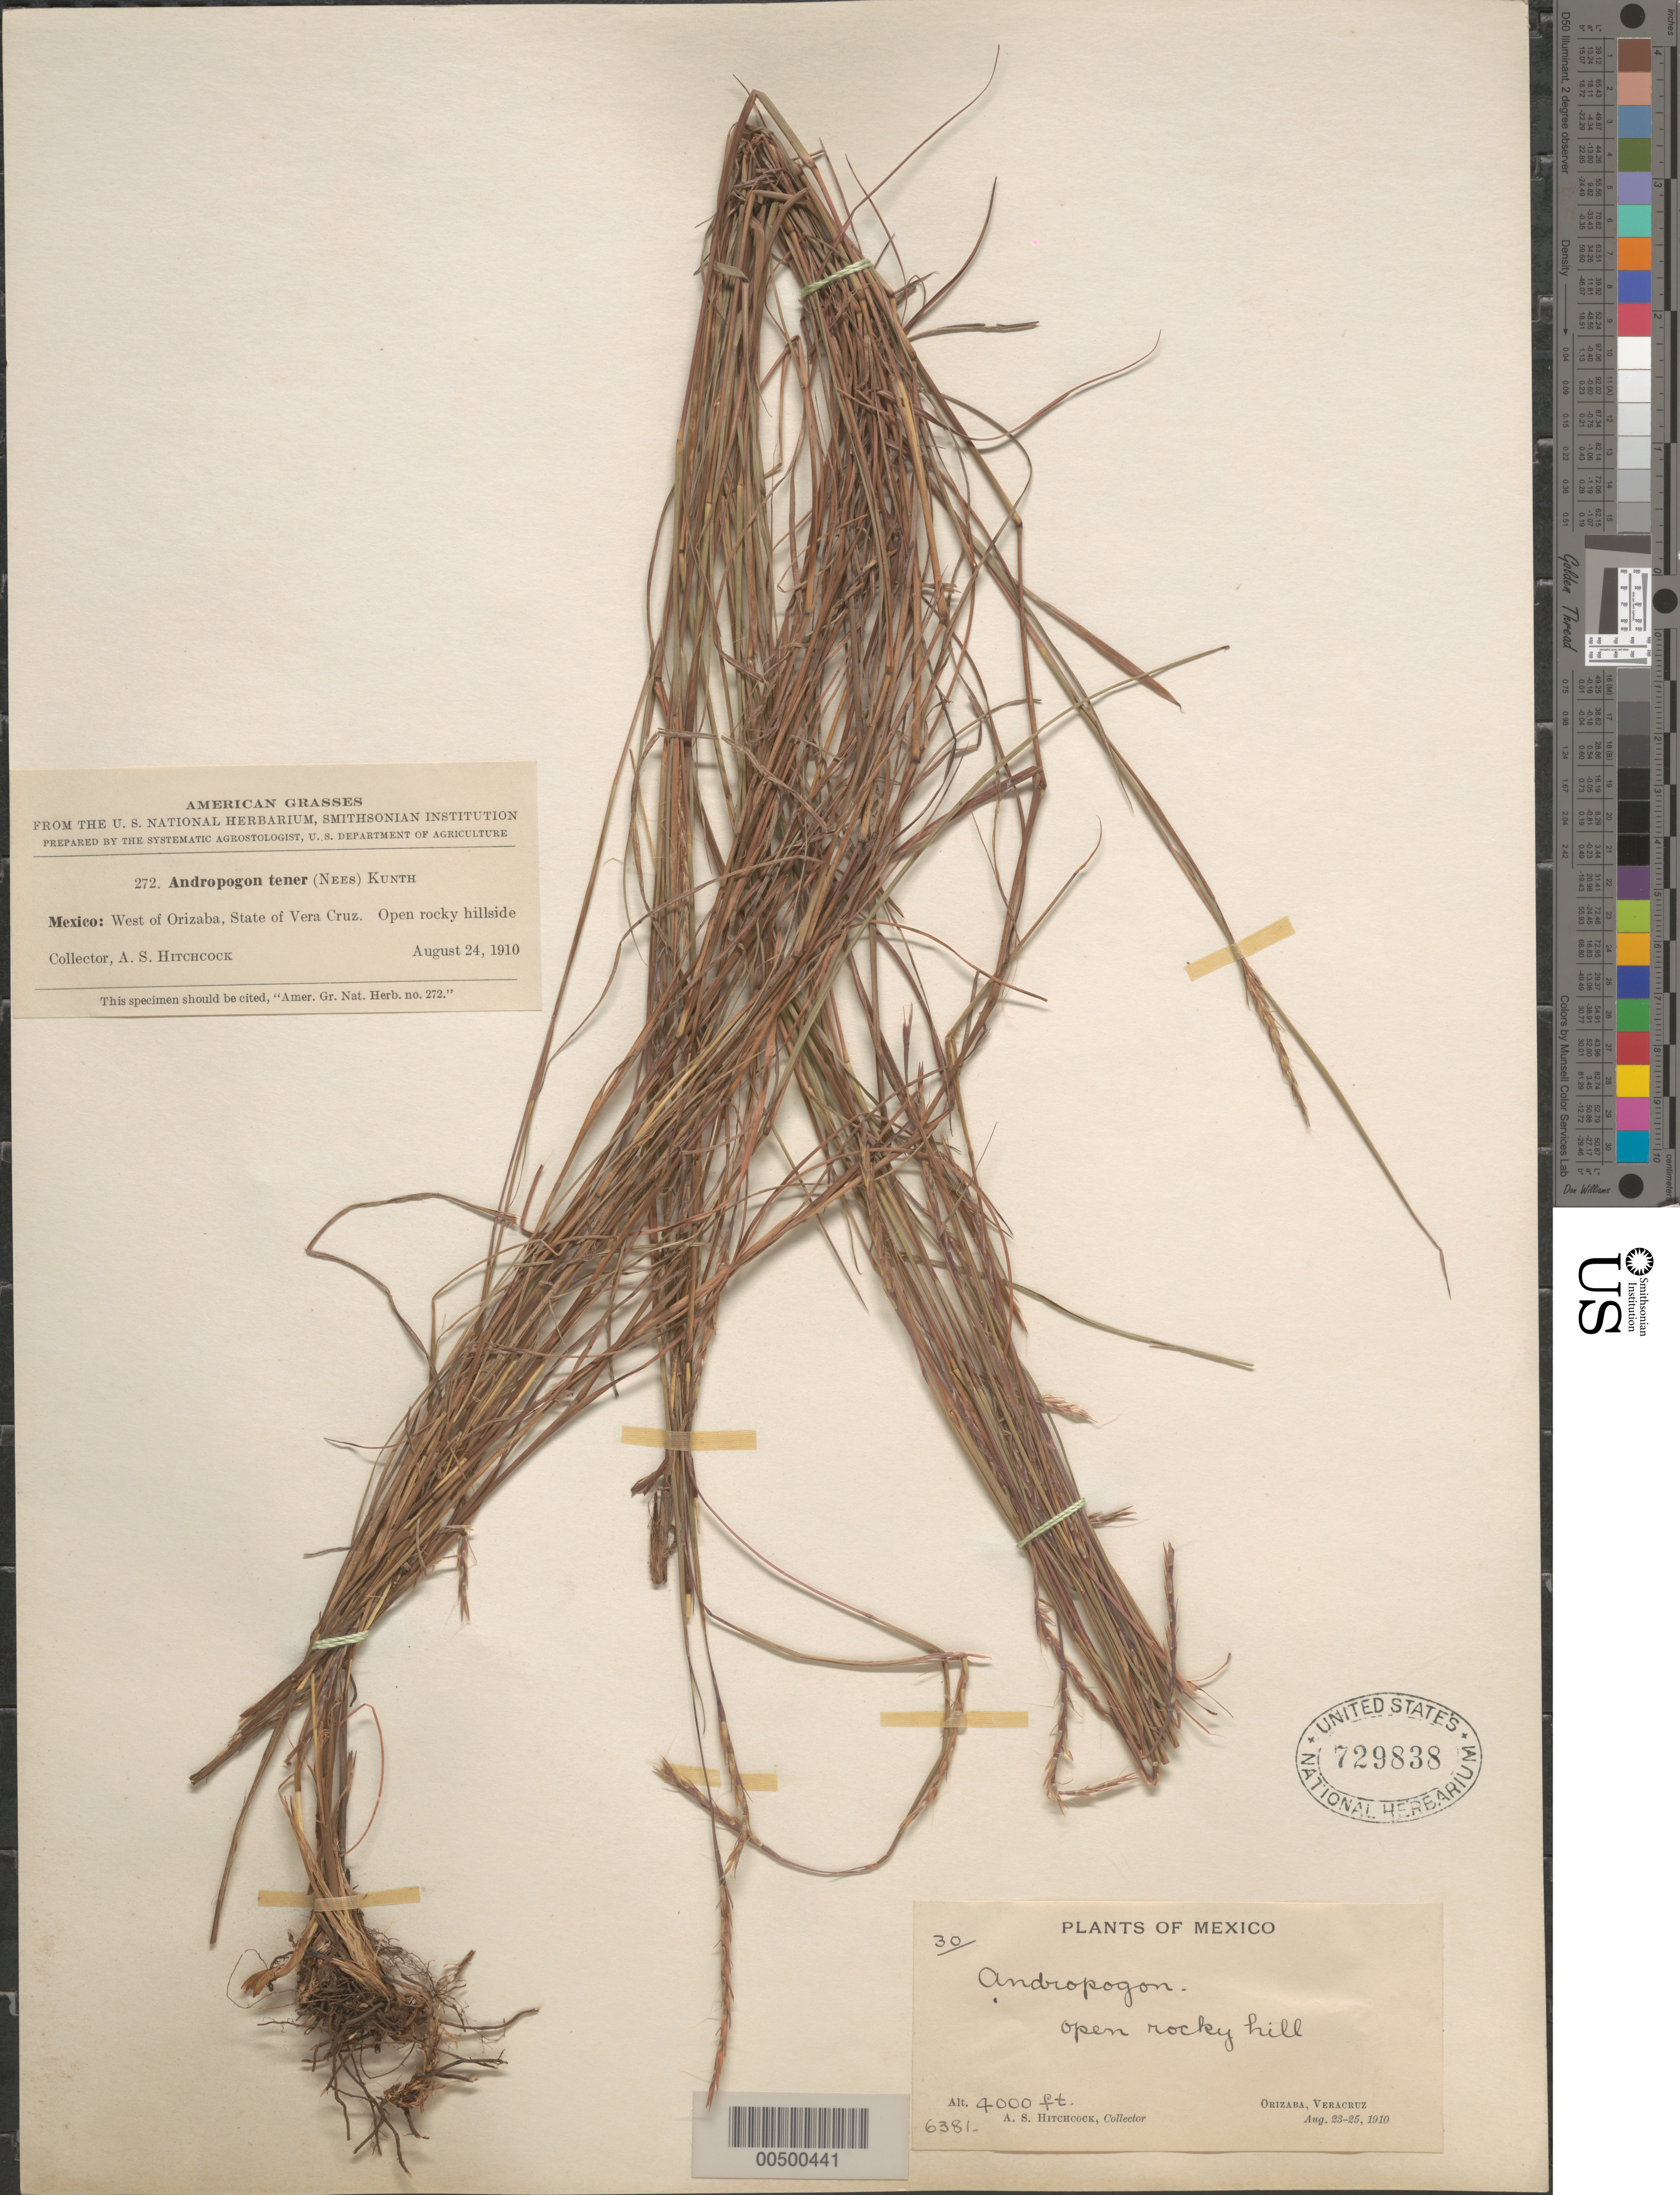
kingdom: Plantae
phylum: Tracheophyta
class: Liliopsida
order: Poales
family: Poaceae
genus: Schizachyrium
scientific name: Schizachyrium tenerum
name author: Nees in Mart.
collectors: A. S. Hitchcock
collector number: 6381/272/30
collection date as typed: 23 Aug 1910 to 25 Aug 1910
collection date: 1910-08-23/1910-08-25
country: Mexico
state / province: Veracruz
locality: W of Orizaba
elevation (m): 1219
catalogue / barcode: US 729838